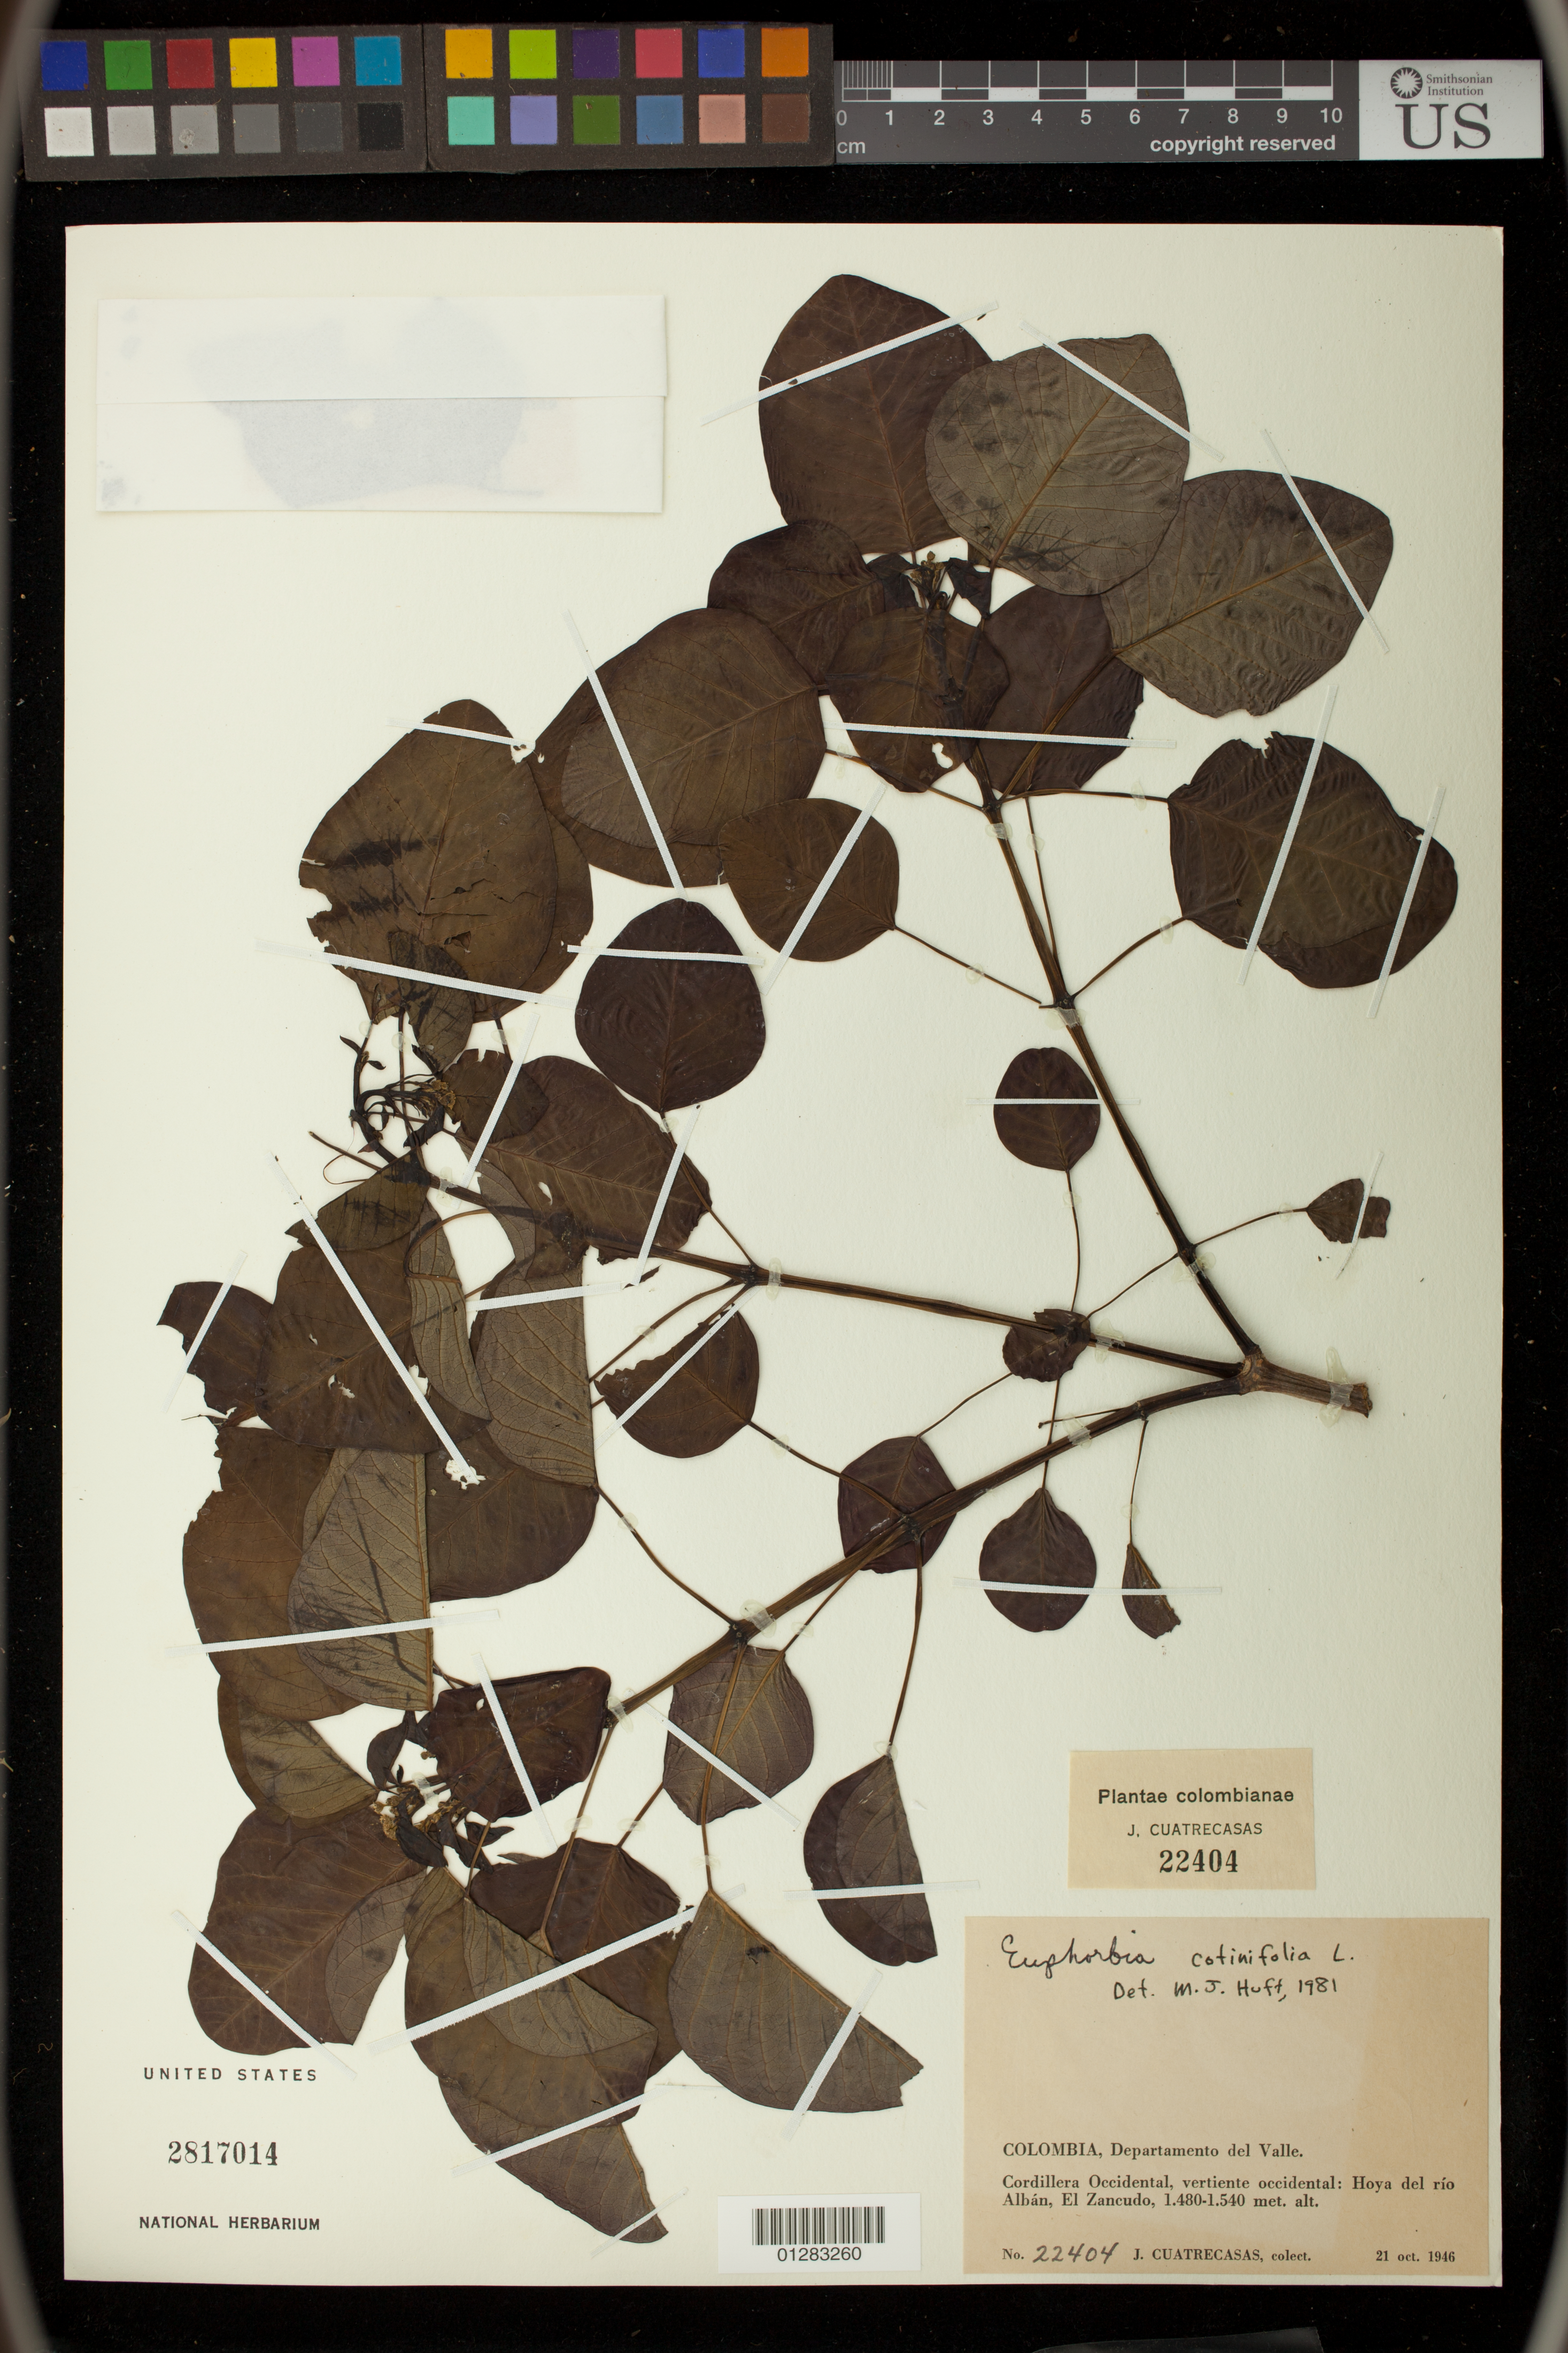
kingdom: Plantae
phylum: Tracheophyta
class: Magnoliopsida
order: Malpighiales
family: Euphorbiaceae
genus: Euphorbia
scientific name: Euphorbia cotinifolia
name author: L.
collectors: J. Cuatrecasas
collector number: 22404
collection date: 1946-10-21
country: Colombia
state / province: Cundinamarca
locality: Cordillera Occidental, vertiente occidental: Hoya del rio Albán, El Zancudo. Departamento del Valle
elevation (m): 1480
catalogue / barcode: US 2817014